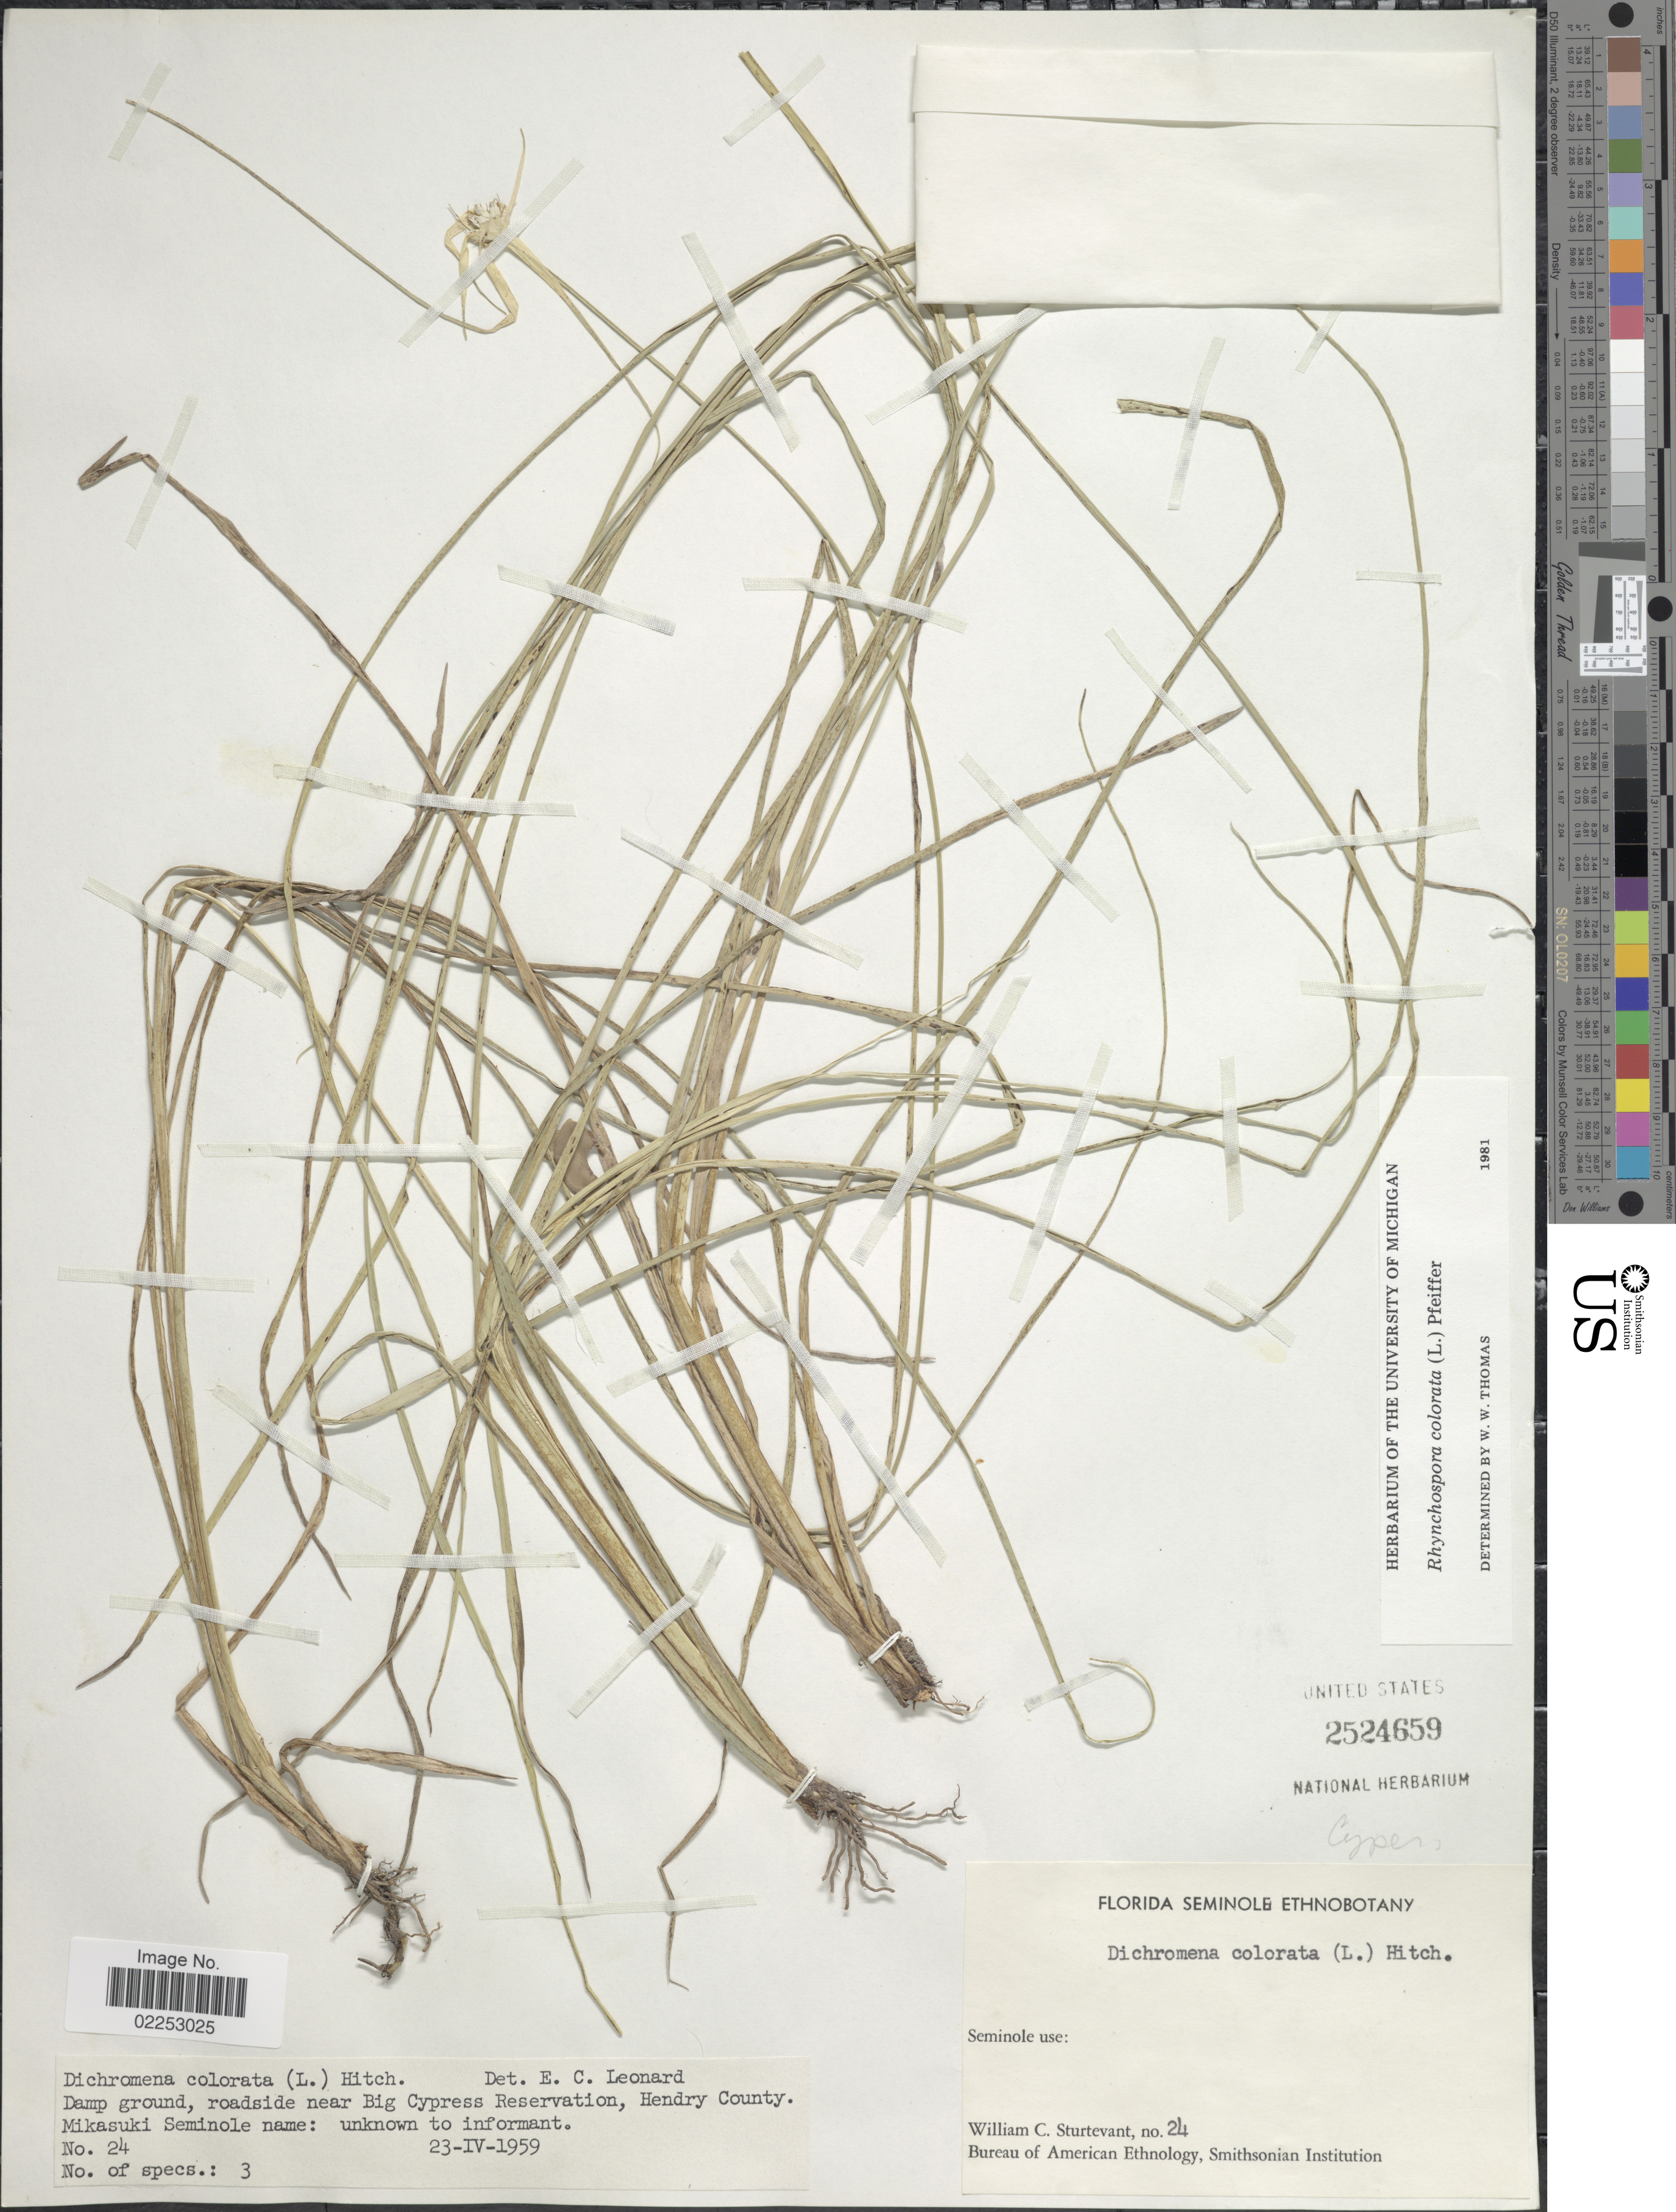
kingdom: Plantae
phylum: Tracheophyta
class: Liliopsida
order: Poales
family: Cyperaceae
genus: Rhynchospora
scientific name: Rhynchospora colorata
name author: (L.) H. Pfeiff.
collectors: W. Sturtevant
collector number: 24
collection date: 1959-04-23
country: United States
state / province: Florida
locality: Near Big Cypress Reservation, Hendry County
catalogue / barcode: US 2524659